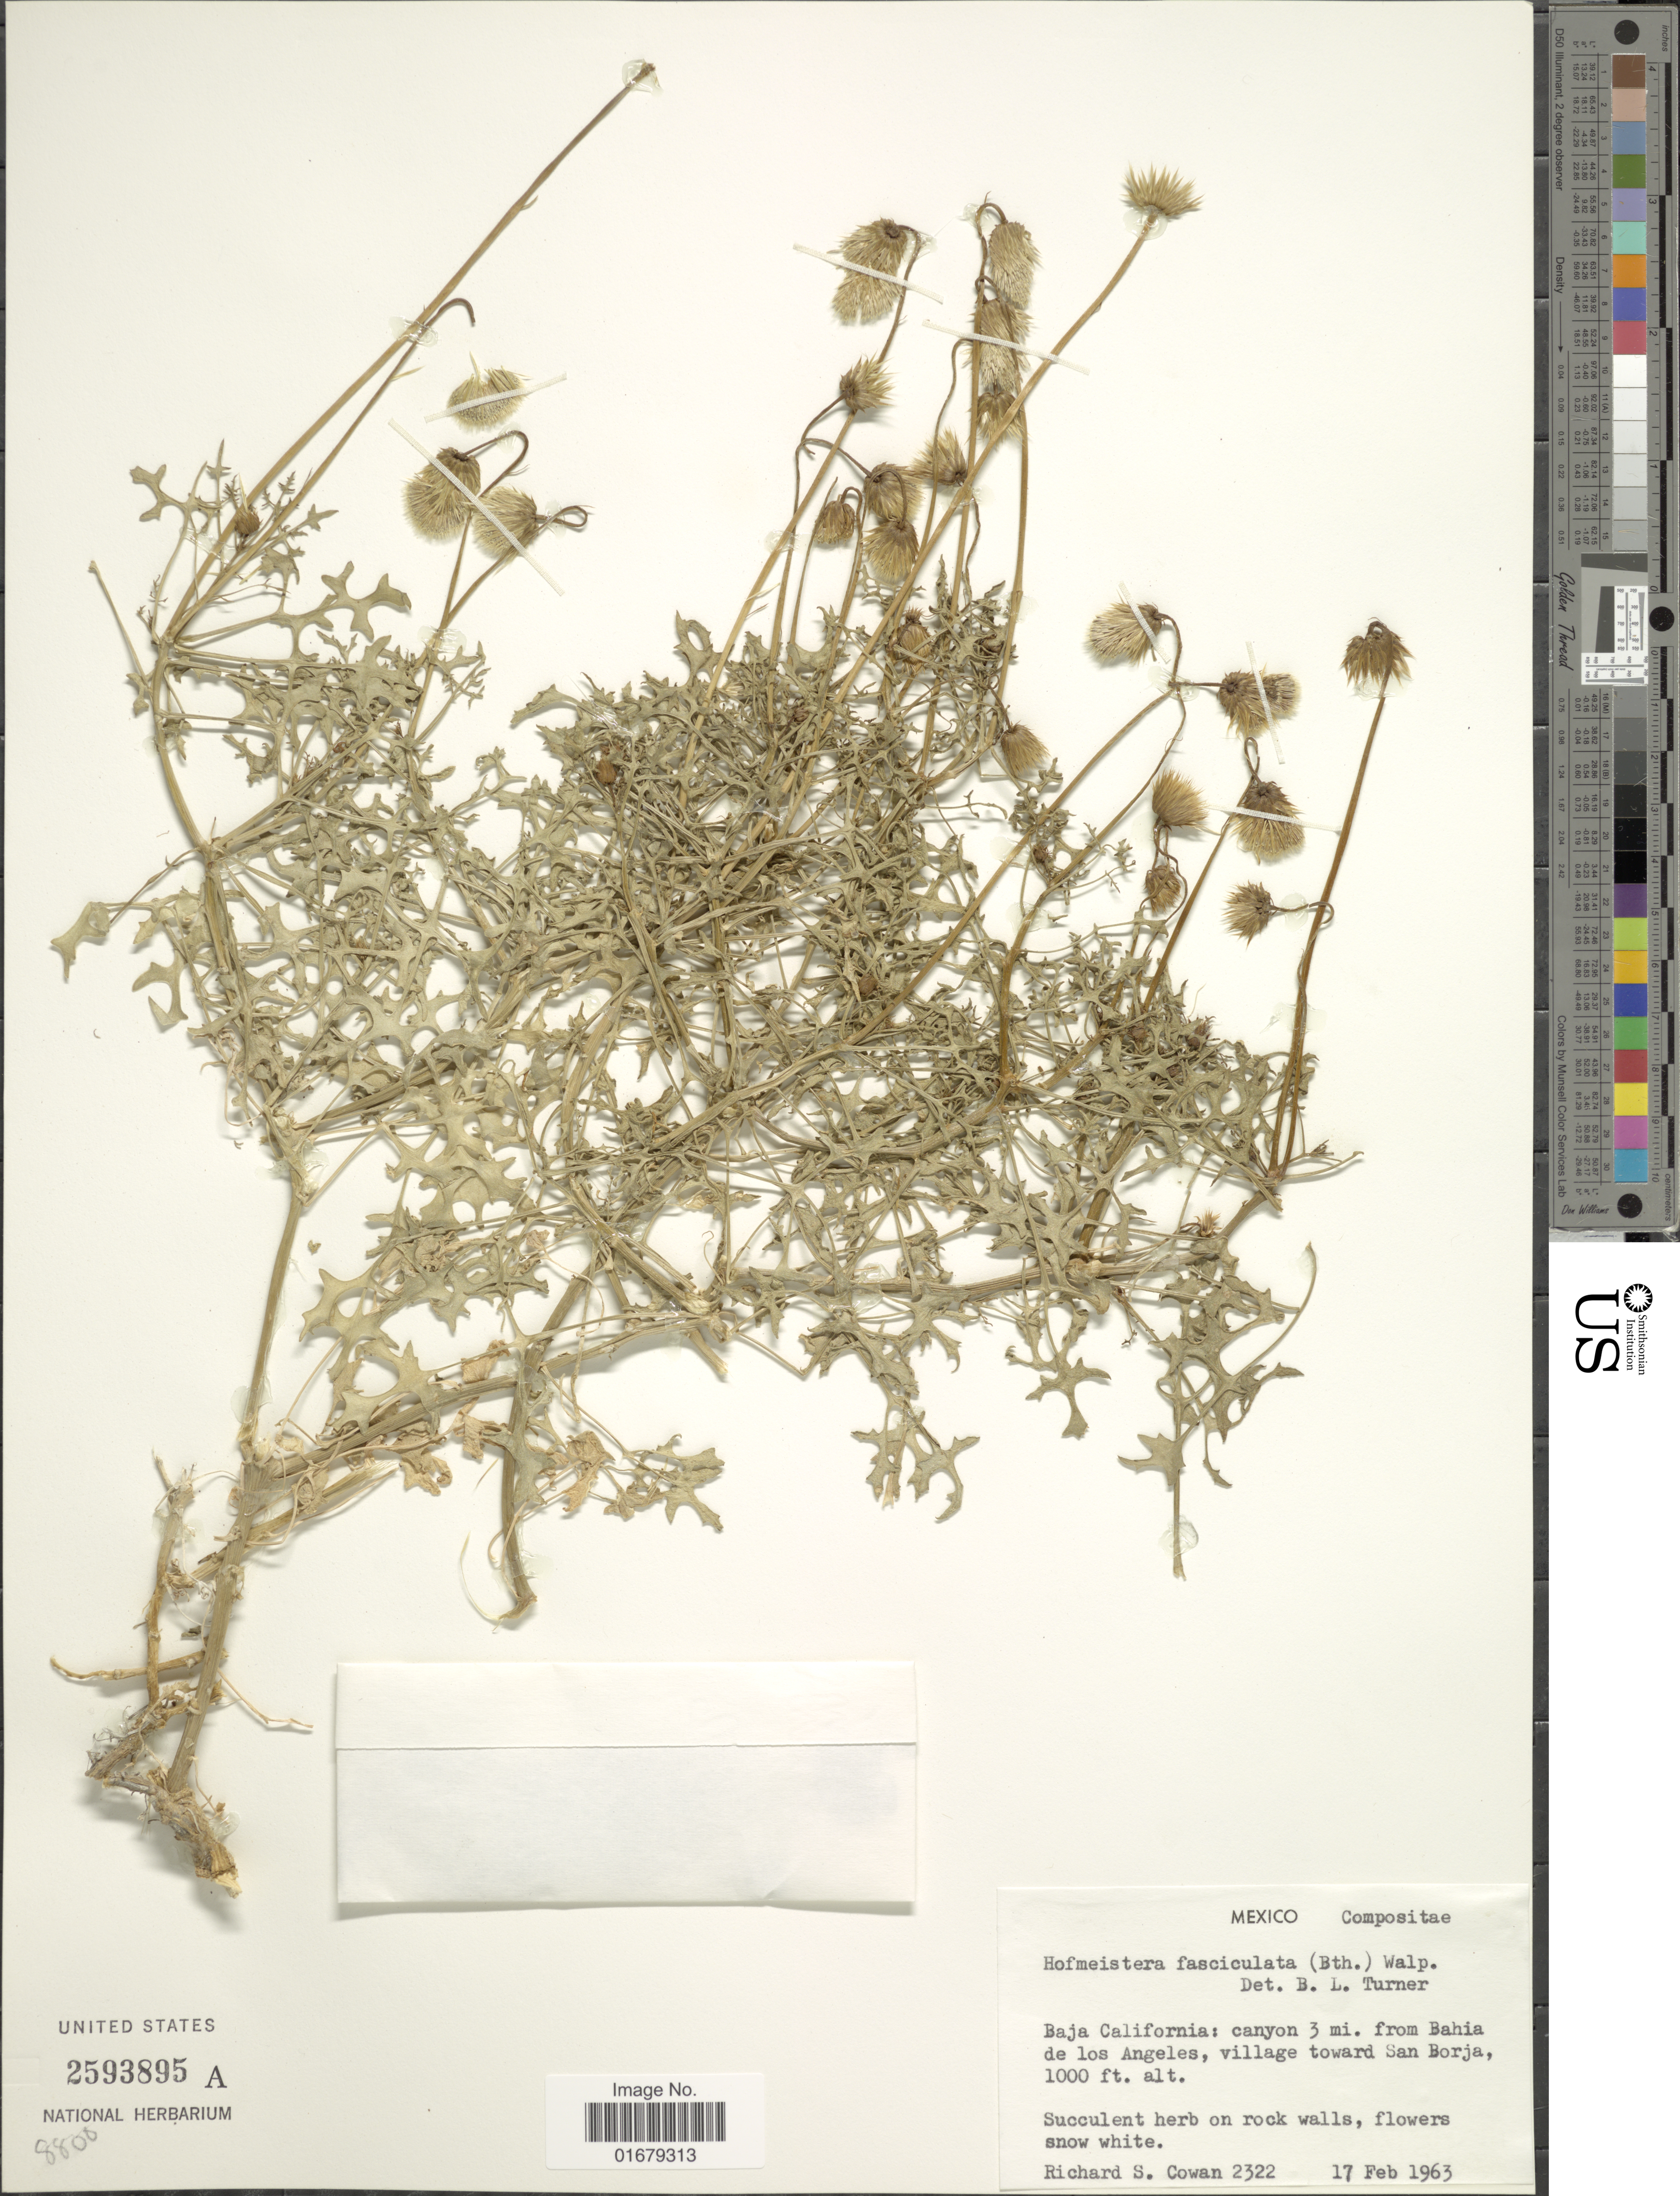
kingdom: Plantae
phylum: Tracheophyta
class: Magnoliopsida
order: Asterales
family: Asteraceae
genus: Hofmeisteria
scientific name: Hofmeisteria fasciculata var. pubescens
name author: (S. Watson) B.L. Rob.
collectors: R. S. Cowan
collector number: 2322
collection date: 1963-02-17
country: Mexico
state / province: Baja California Sur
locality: Canyon 3 mi from Bahia de Los Angeles, village towards San Borja.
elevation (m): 305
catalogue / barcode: US 2593895A